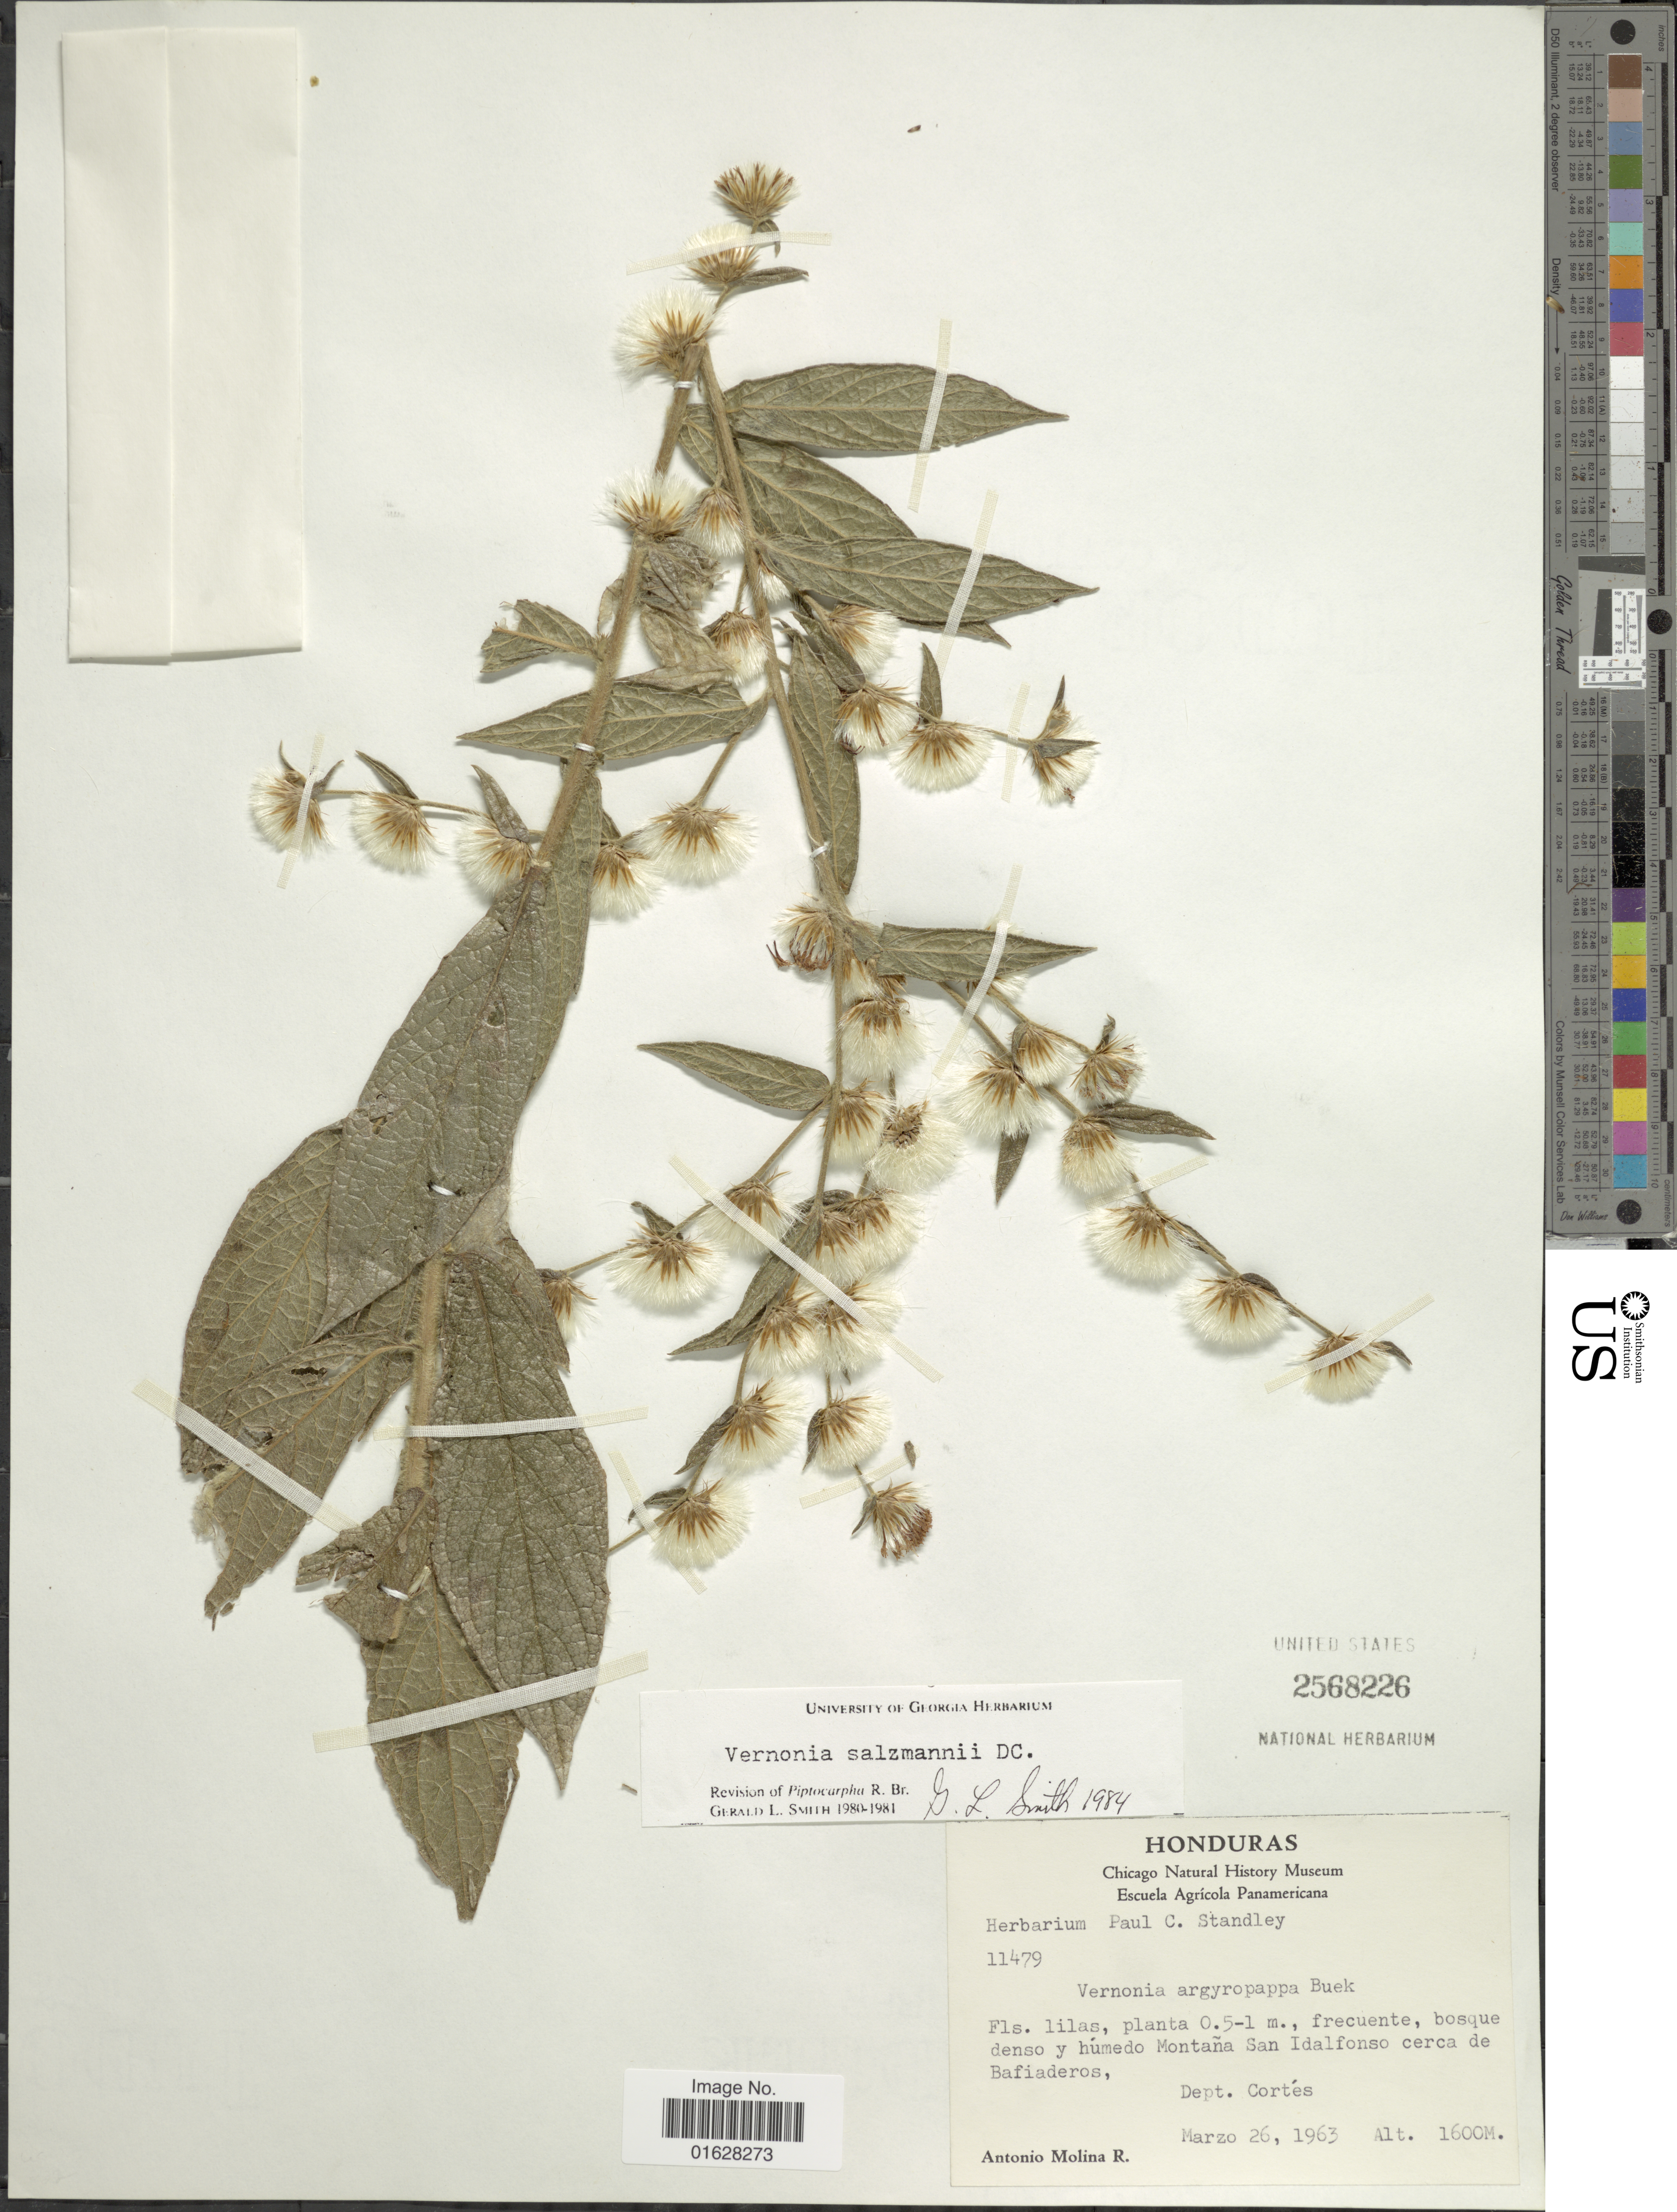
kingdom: Plantae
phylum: Tracheophyta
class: Magnoliopsida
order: Asterales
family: Asteraceae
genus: Lepidaploa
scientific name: Lepidaploa salzmannii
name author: (DC.) H. Rob.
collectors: A. Molina R.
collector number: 11479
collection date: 1963-03-26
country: Honduras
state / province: Cortés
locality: Montana San Idalfonso cerca de Bafiaderos, Dept. Cortes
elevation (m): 1600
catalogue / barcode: US 2568226